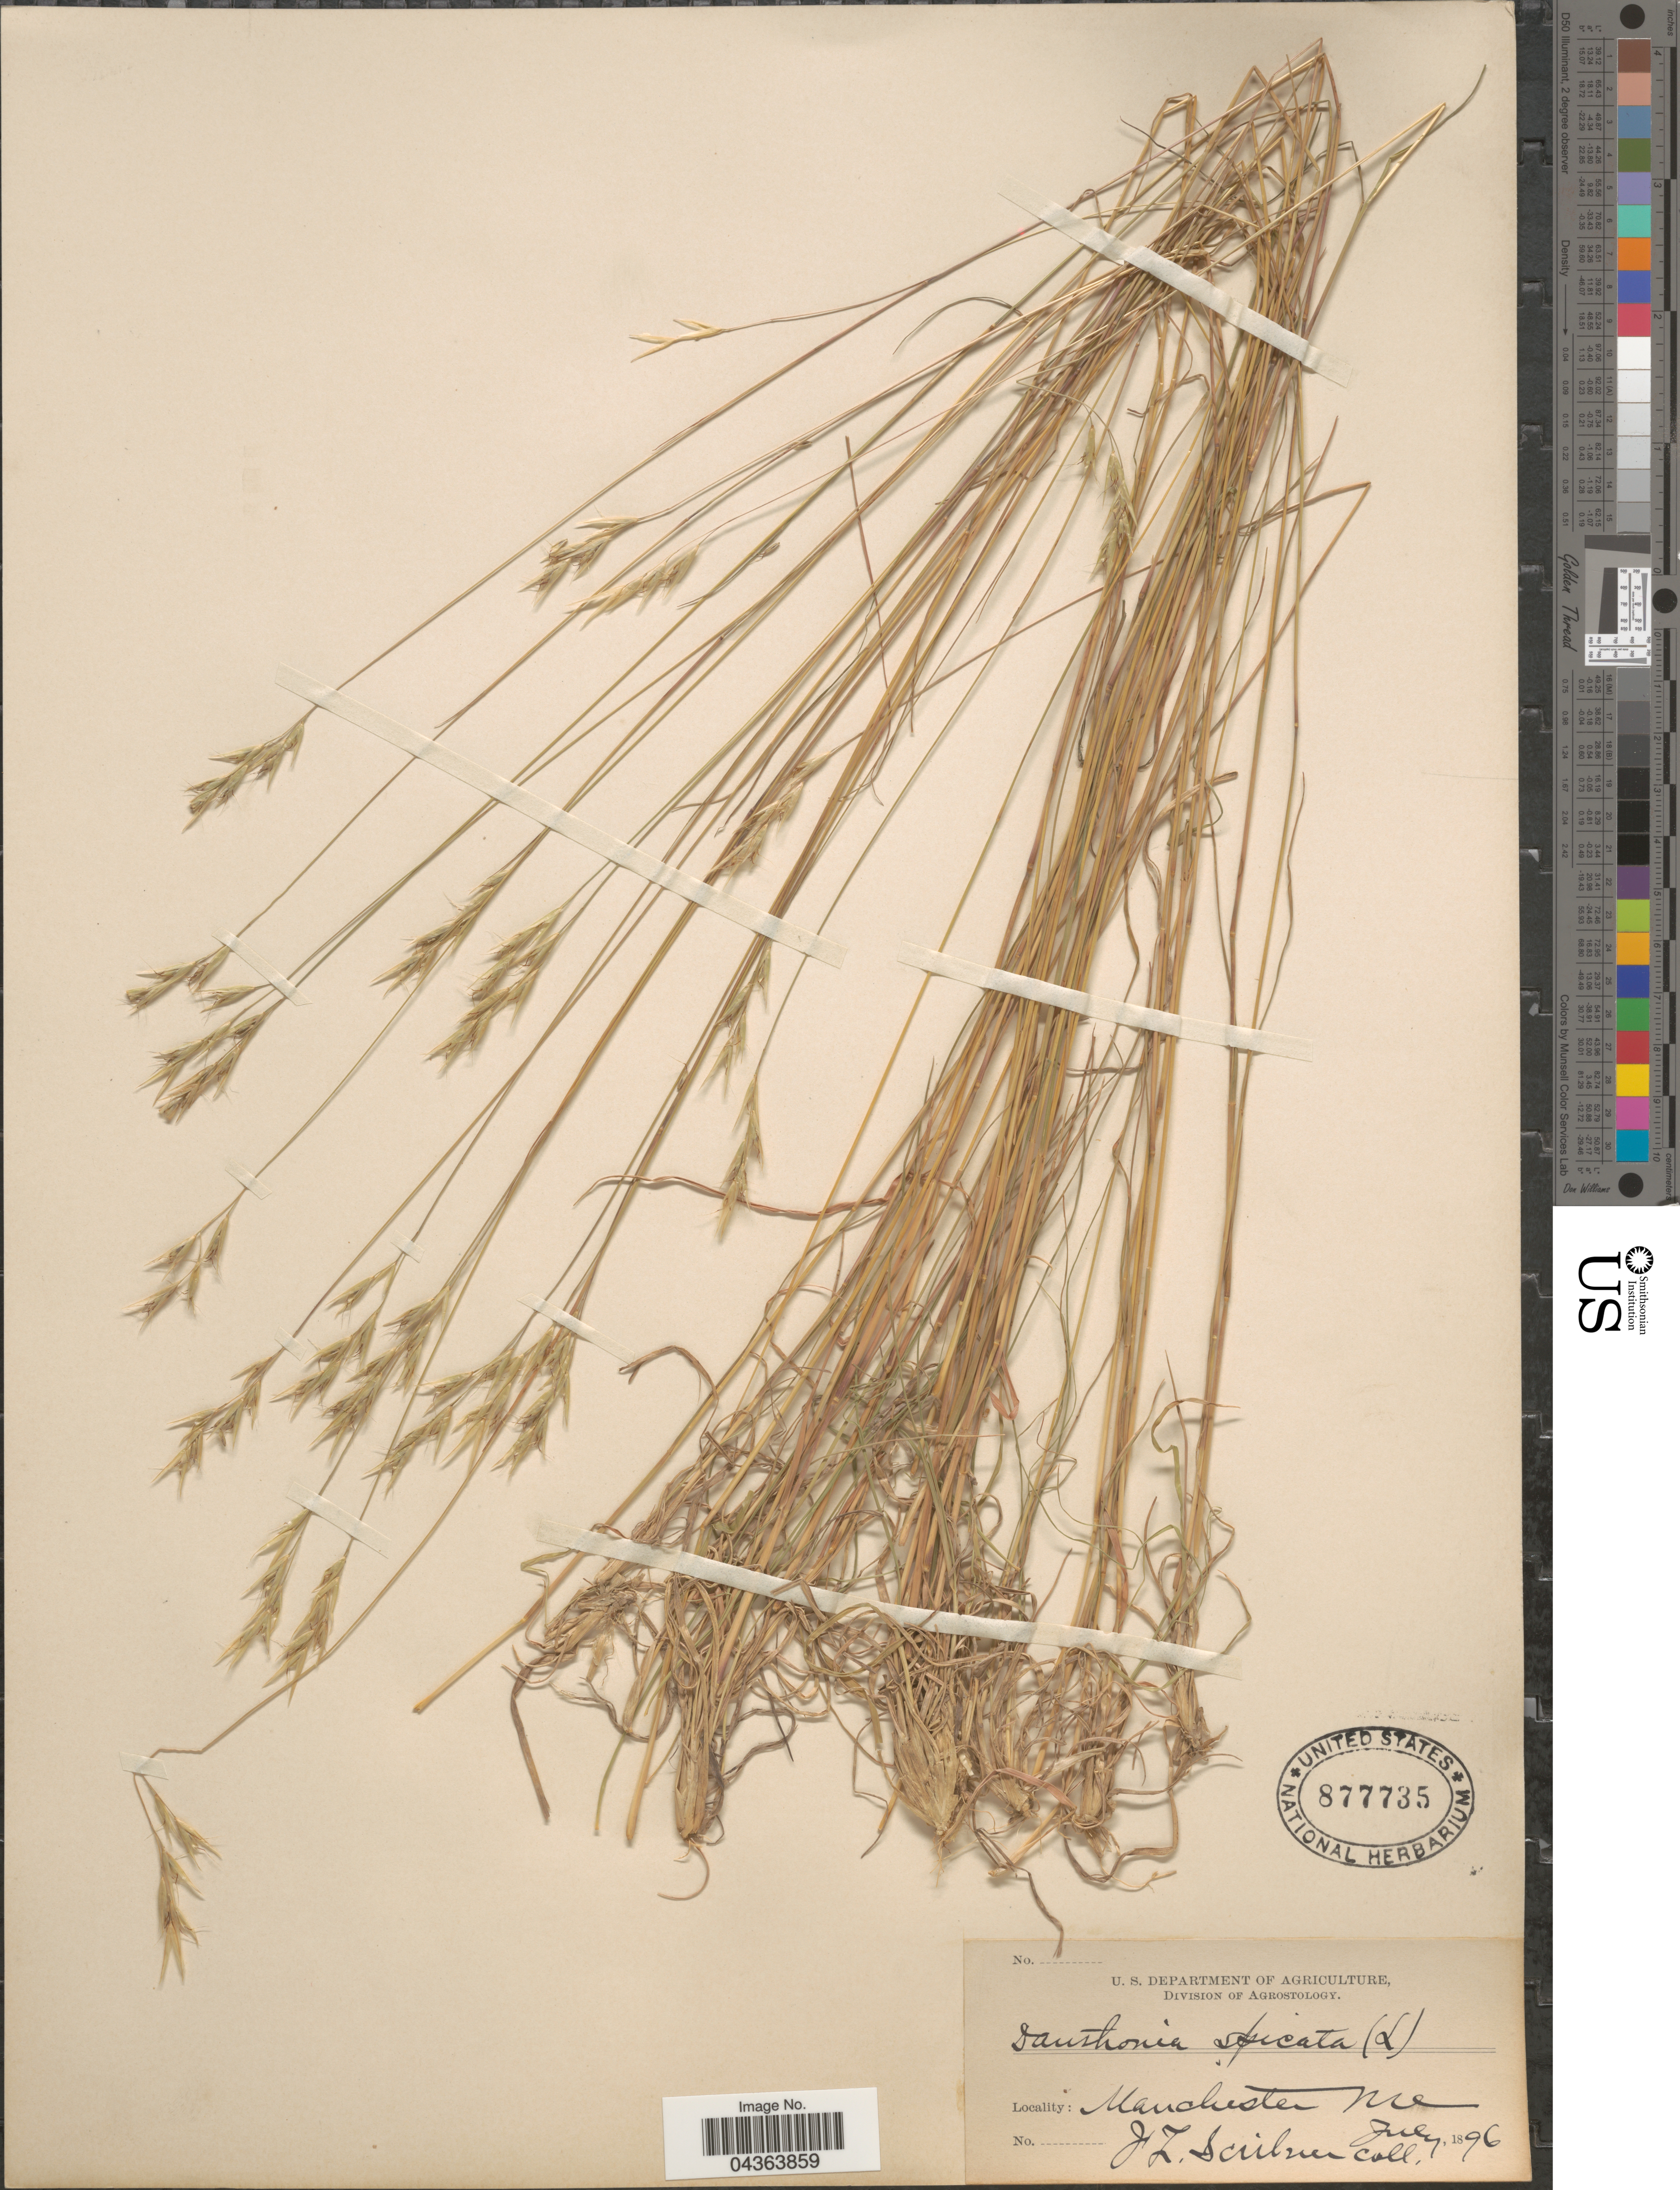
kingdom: Plantae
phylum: Tracheophyta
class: Liliopsida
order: Poales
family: Poaceae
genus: Danthonia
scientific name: Danthonia spicata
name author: (L.) P. Beauv. ex Roem. & Schult.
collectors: F. L. Scribner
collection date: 1896-07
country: United States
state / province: Maine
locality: Manchester.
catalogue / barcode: US 877735